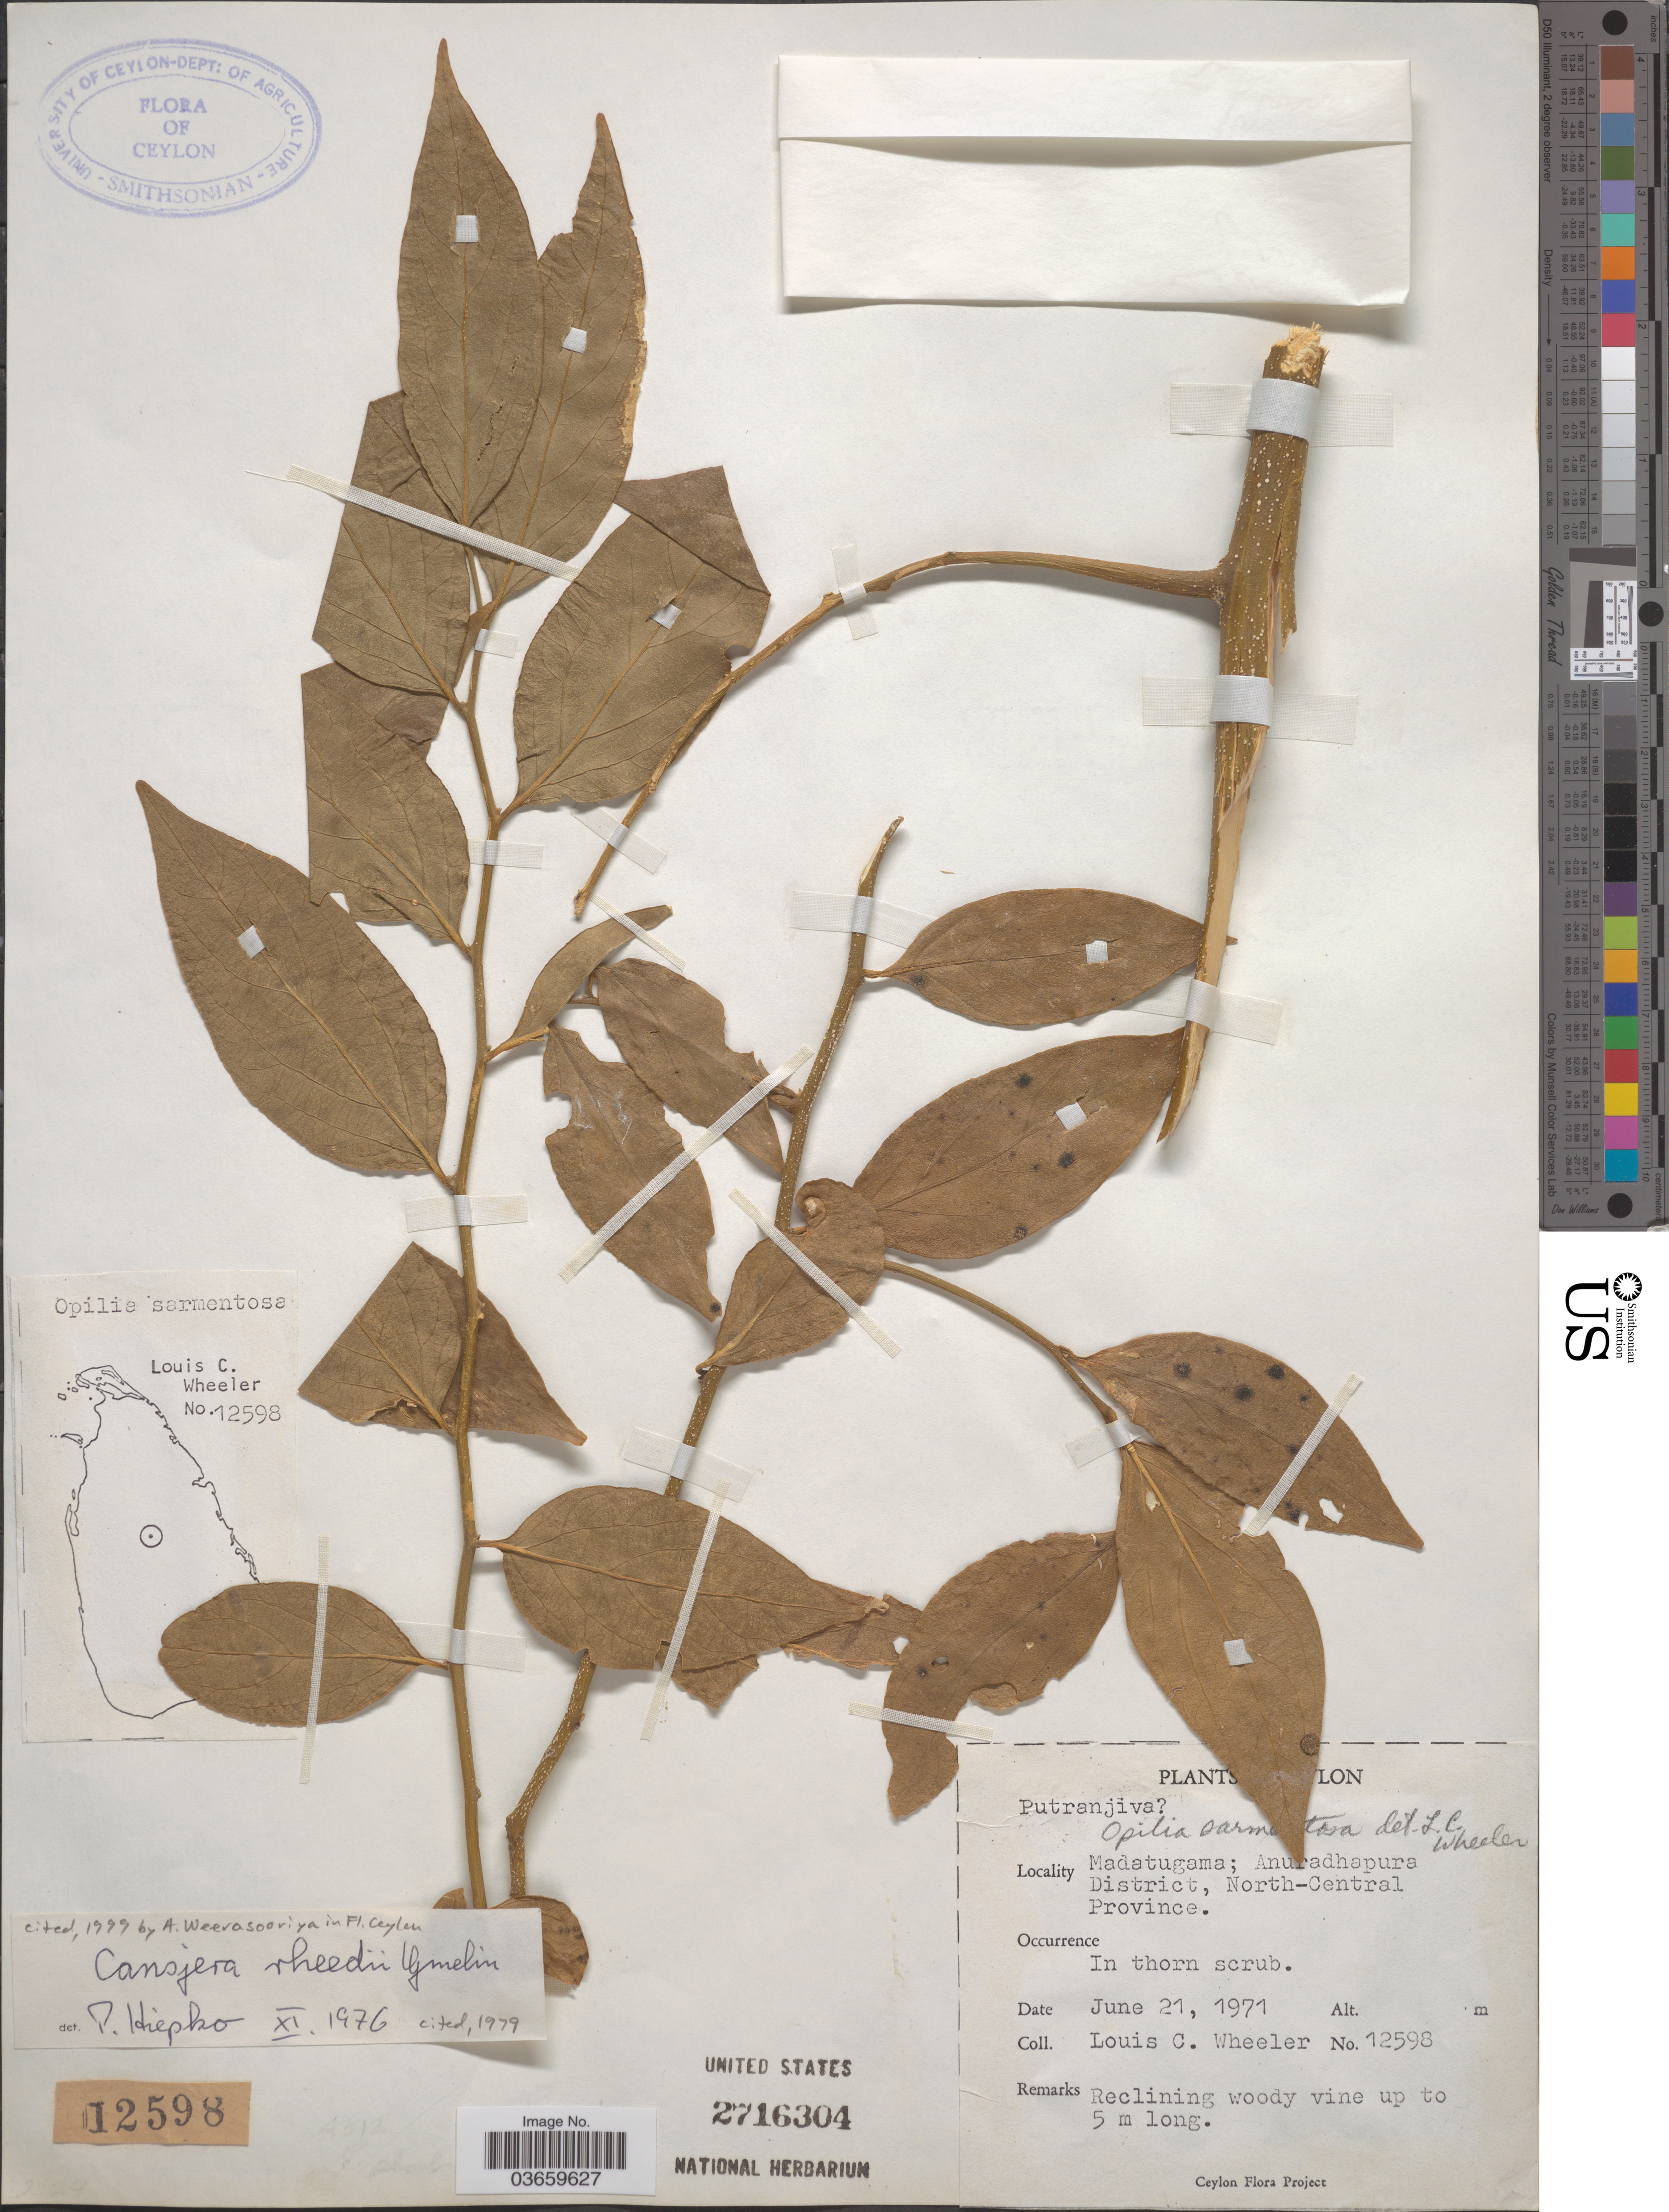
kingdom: Plantae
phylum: Tracheophyta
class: Magnoliopsida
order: Santalales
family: Opiliaceae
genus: Cansjera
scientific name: Cansjera rheedii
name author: J.F. Gmel.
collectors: L. C. Wheeler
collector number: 12598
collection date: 1971-06-21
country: Sri Lanka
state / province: North Central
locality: [illegible text]lon. Madatugama; Anuradhapura District.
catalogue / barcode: US 2716304